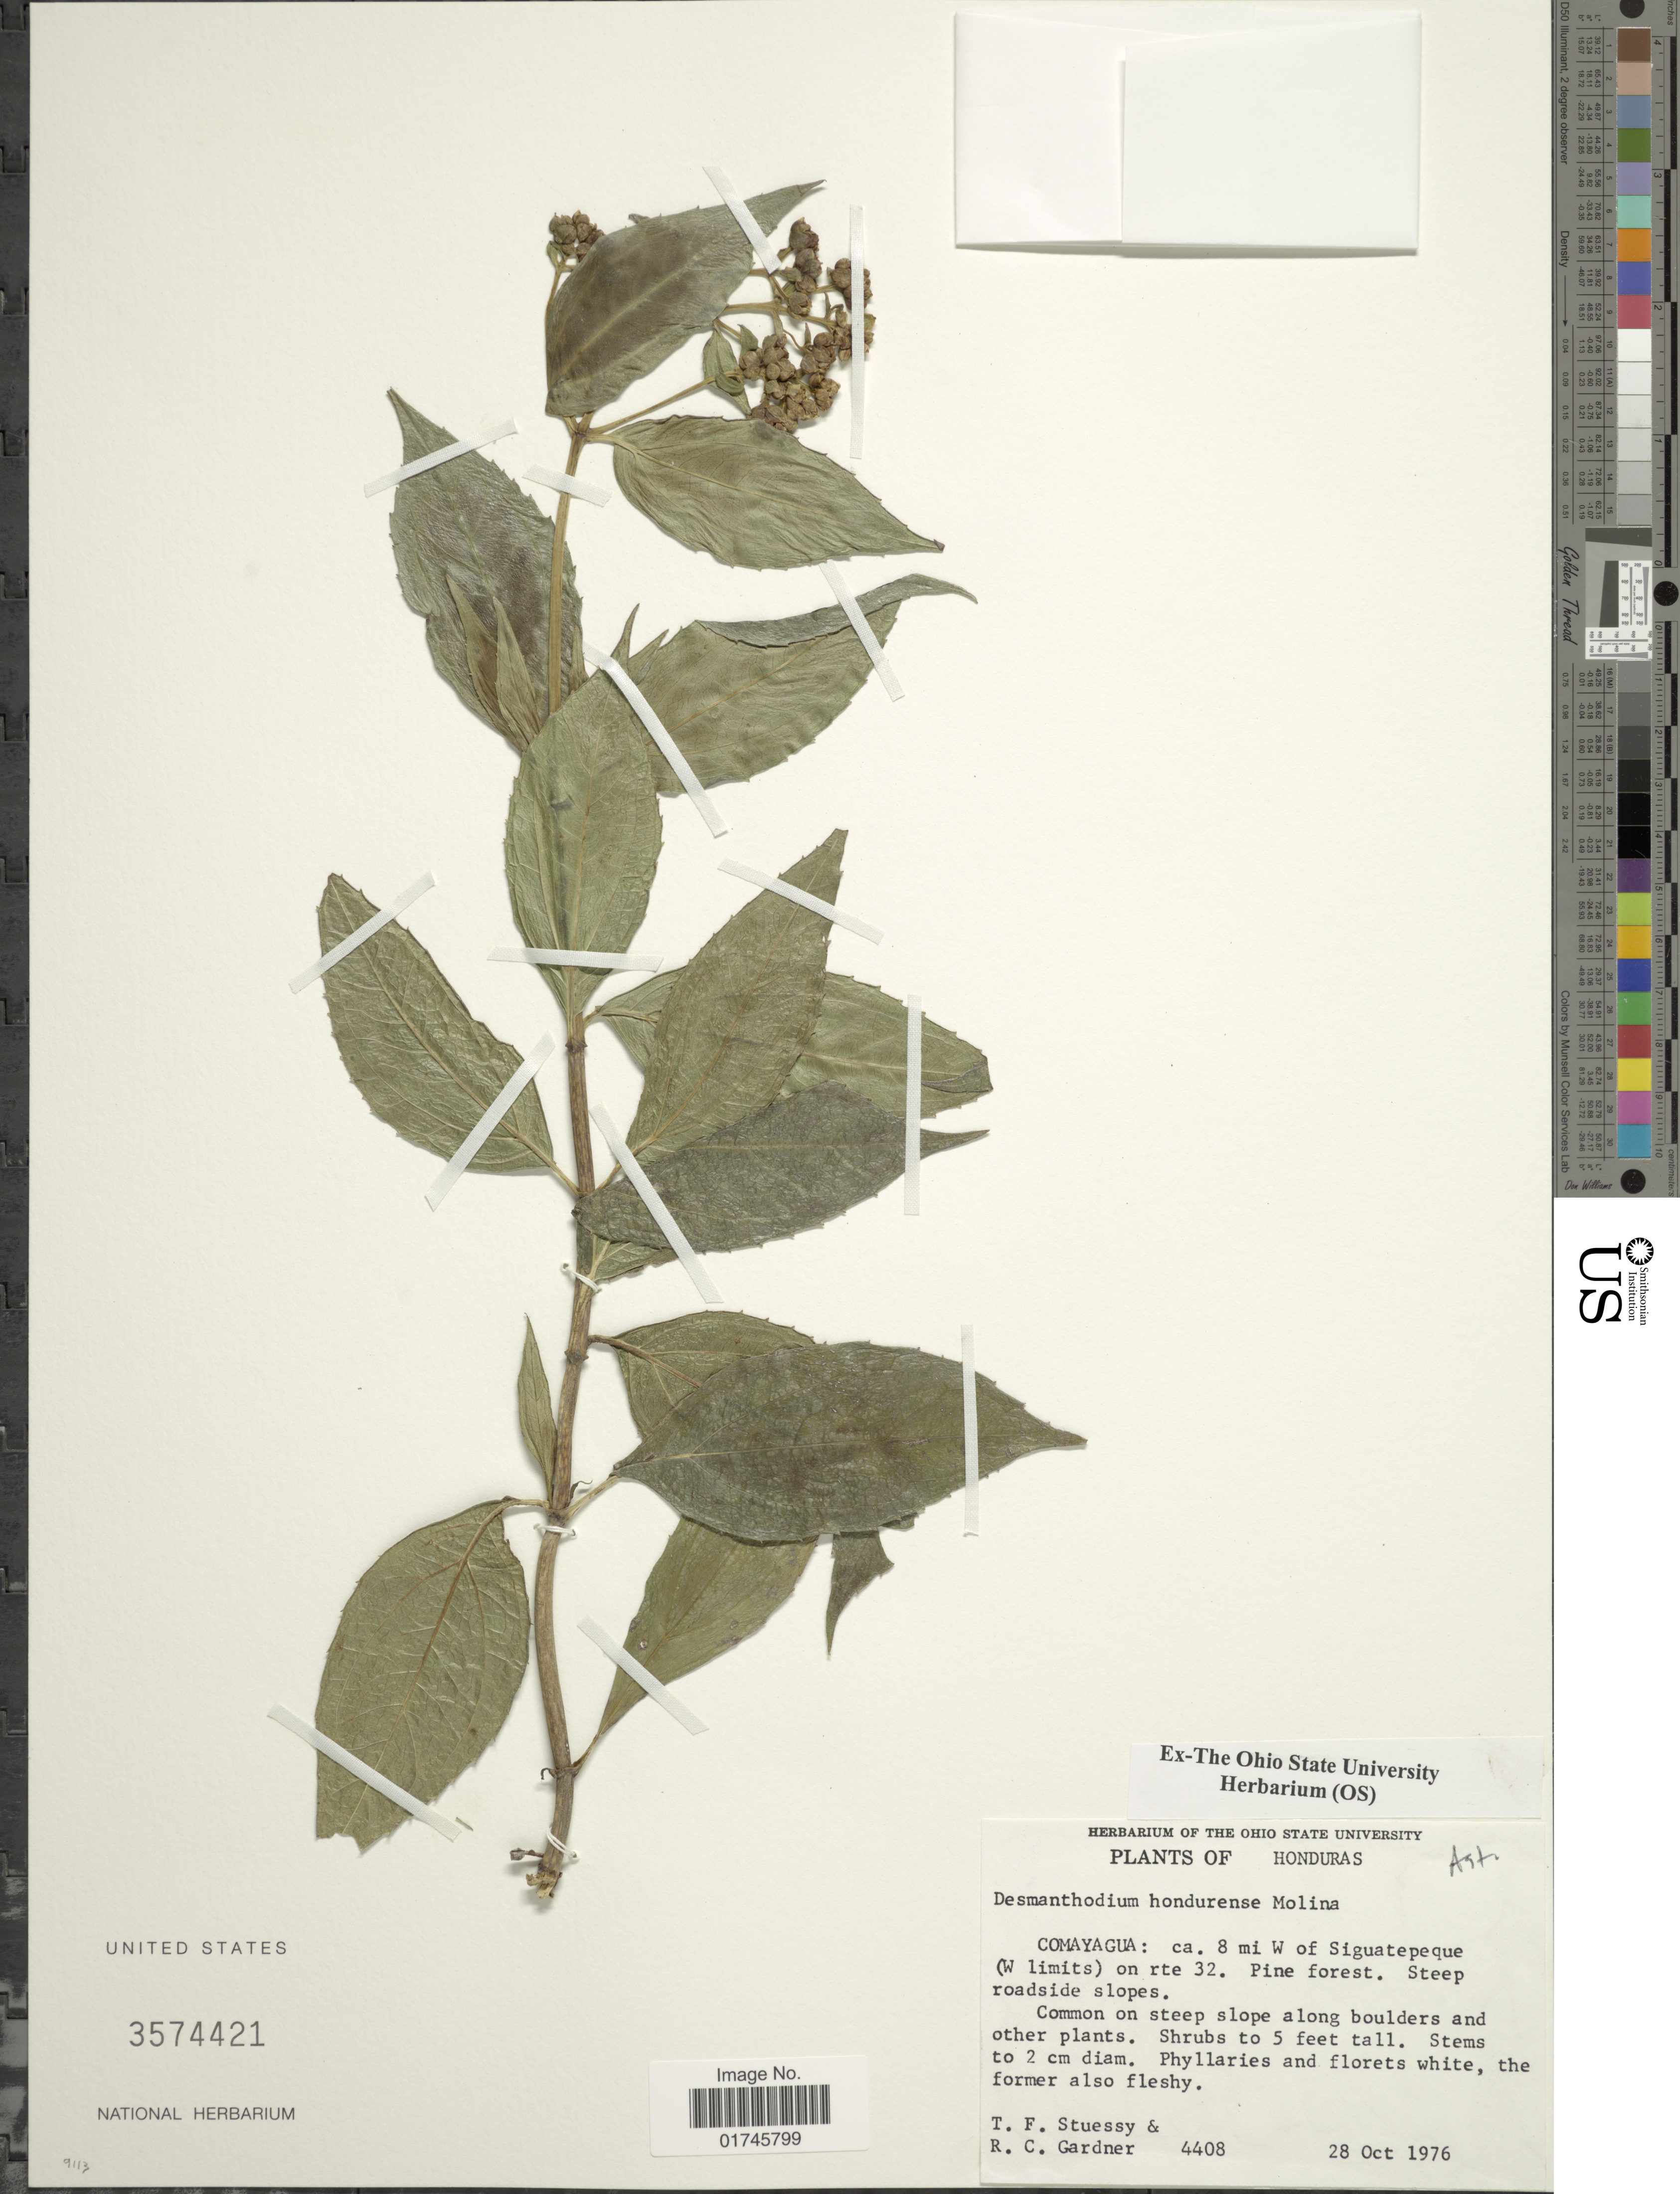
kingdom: Plantae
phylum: Tracheophyta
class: Magnoliopsida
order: Asterales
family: Asteraceae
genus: Desmanthodium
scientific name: Desmanthodium hondurense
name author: Molina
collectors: T. Stuessy & R. C. Gardner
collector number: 4408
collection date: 1976-10-28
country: Honduras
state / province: Comayagua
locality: Comayagua: ca. 8 mi. W of Siguatepeque (W limits) on rte 32.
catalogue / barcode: US 3574421